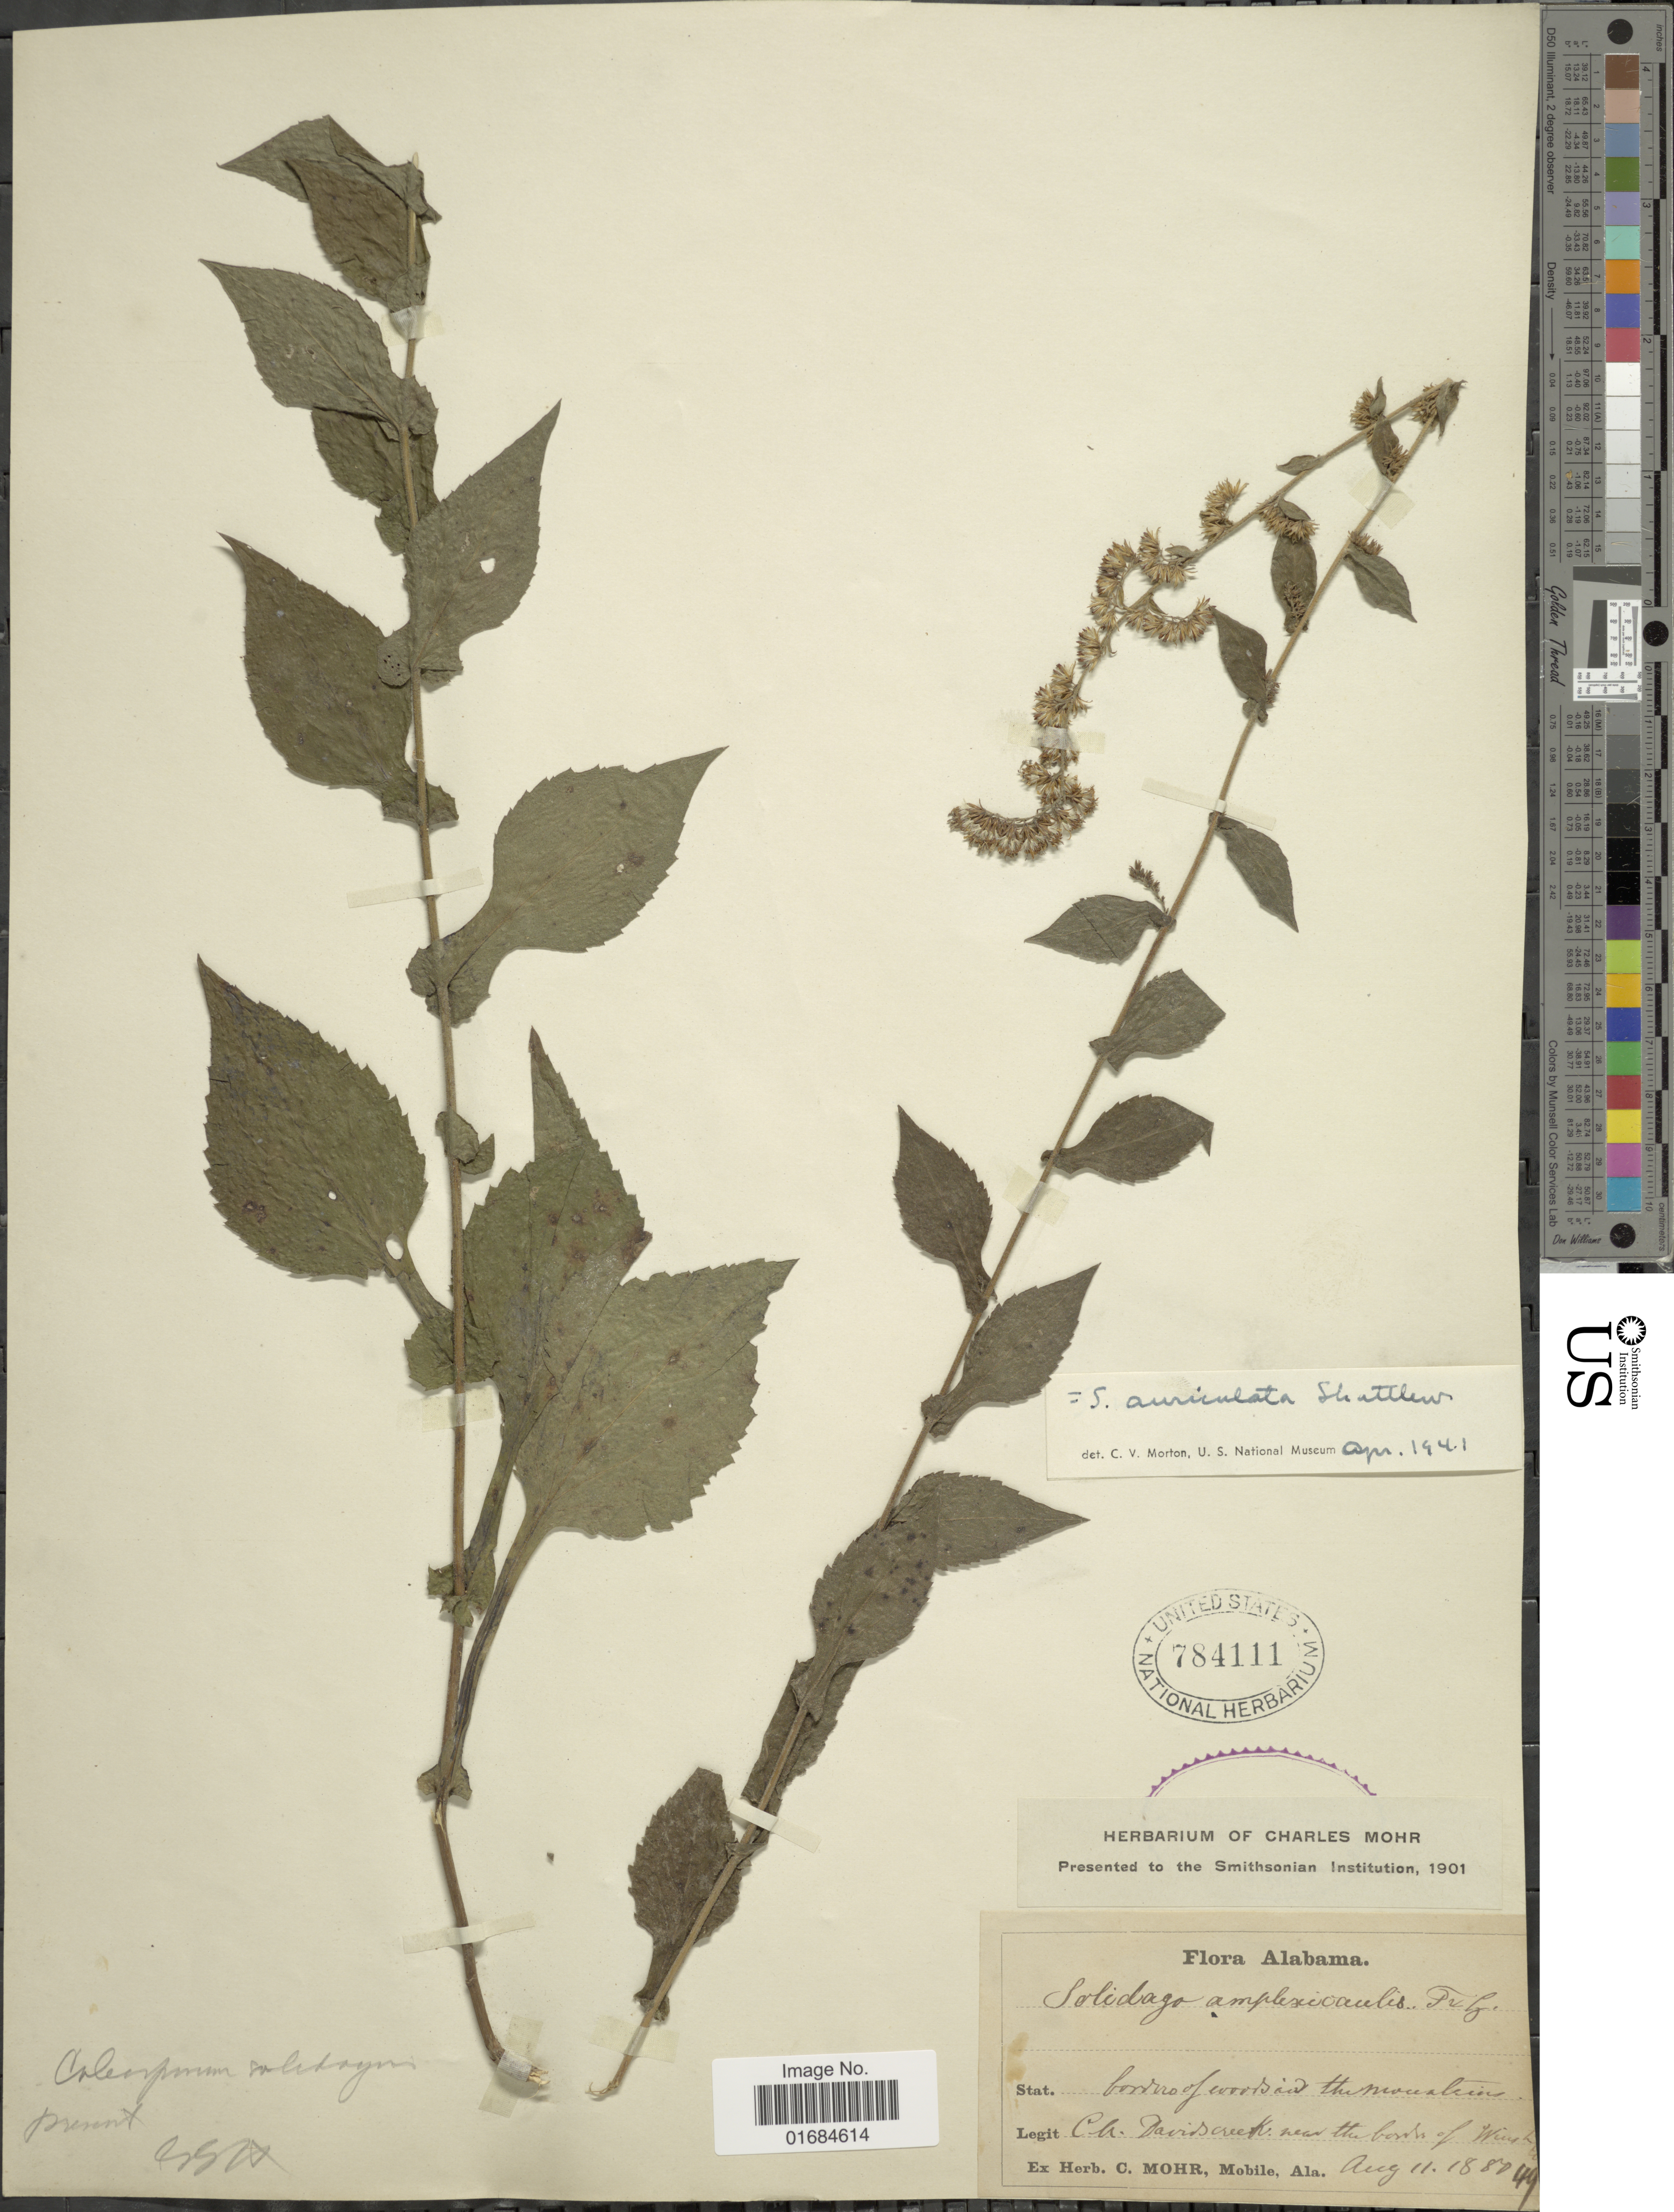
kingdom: Plantae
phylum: Tracheophyta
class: Magnoliopsida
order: Asterales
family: Asteraceae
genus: Solidago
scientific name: Solidago auriculata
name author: Shuttlew. ex S.F. Blake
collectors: C. T. Mohr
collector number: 49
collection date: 1880-08-11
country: United States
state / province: Alabama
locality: Borders of woods and the mountains. Davids creek near the border of Winston.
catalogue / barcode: US 784111